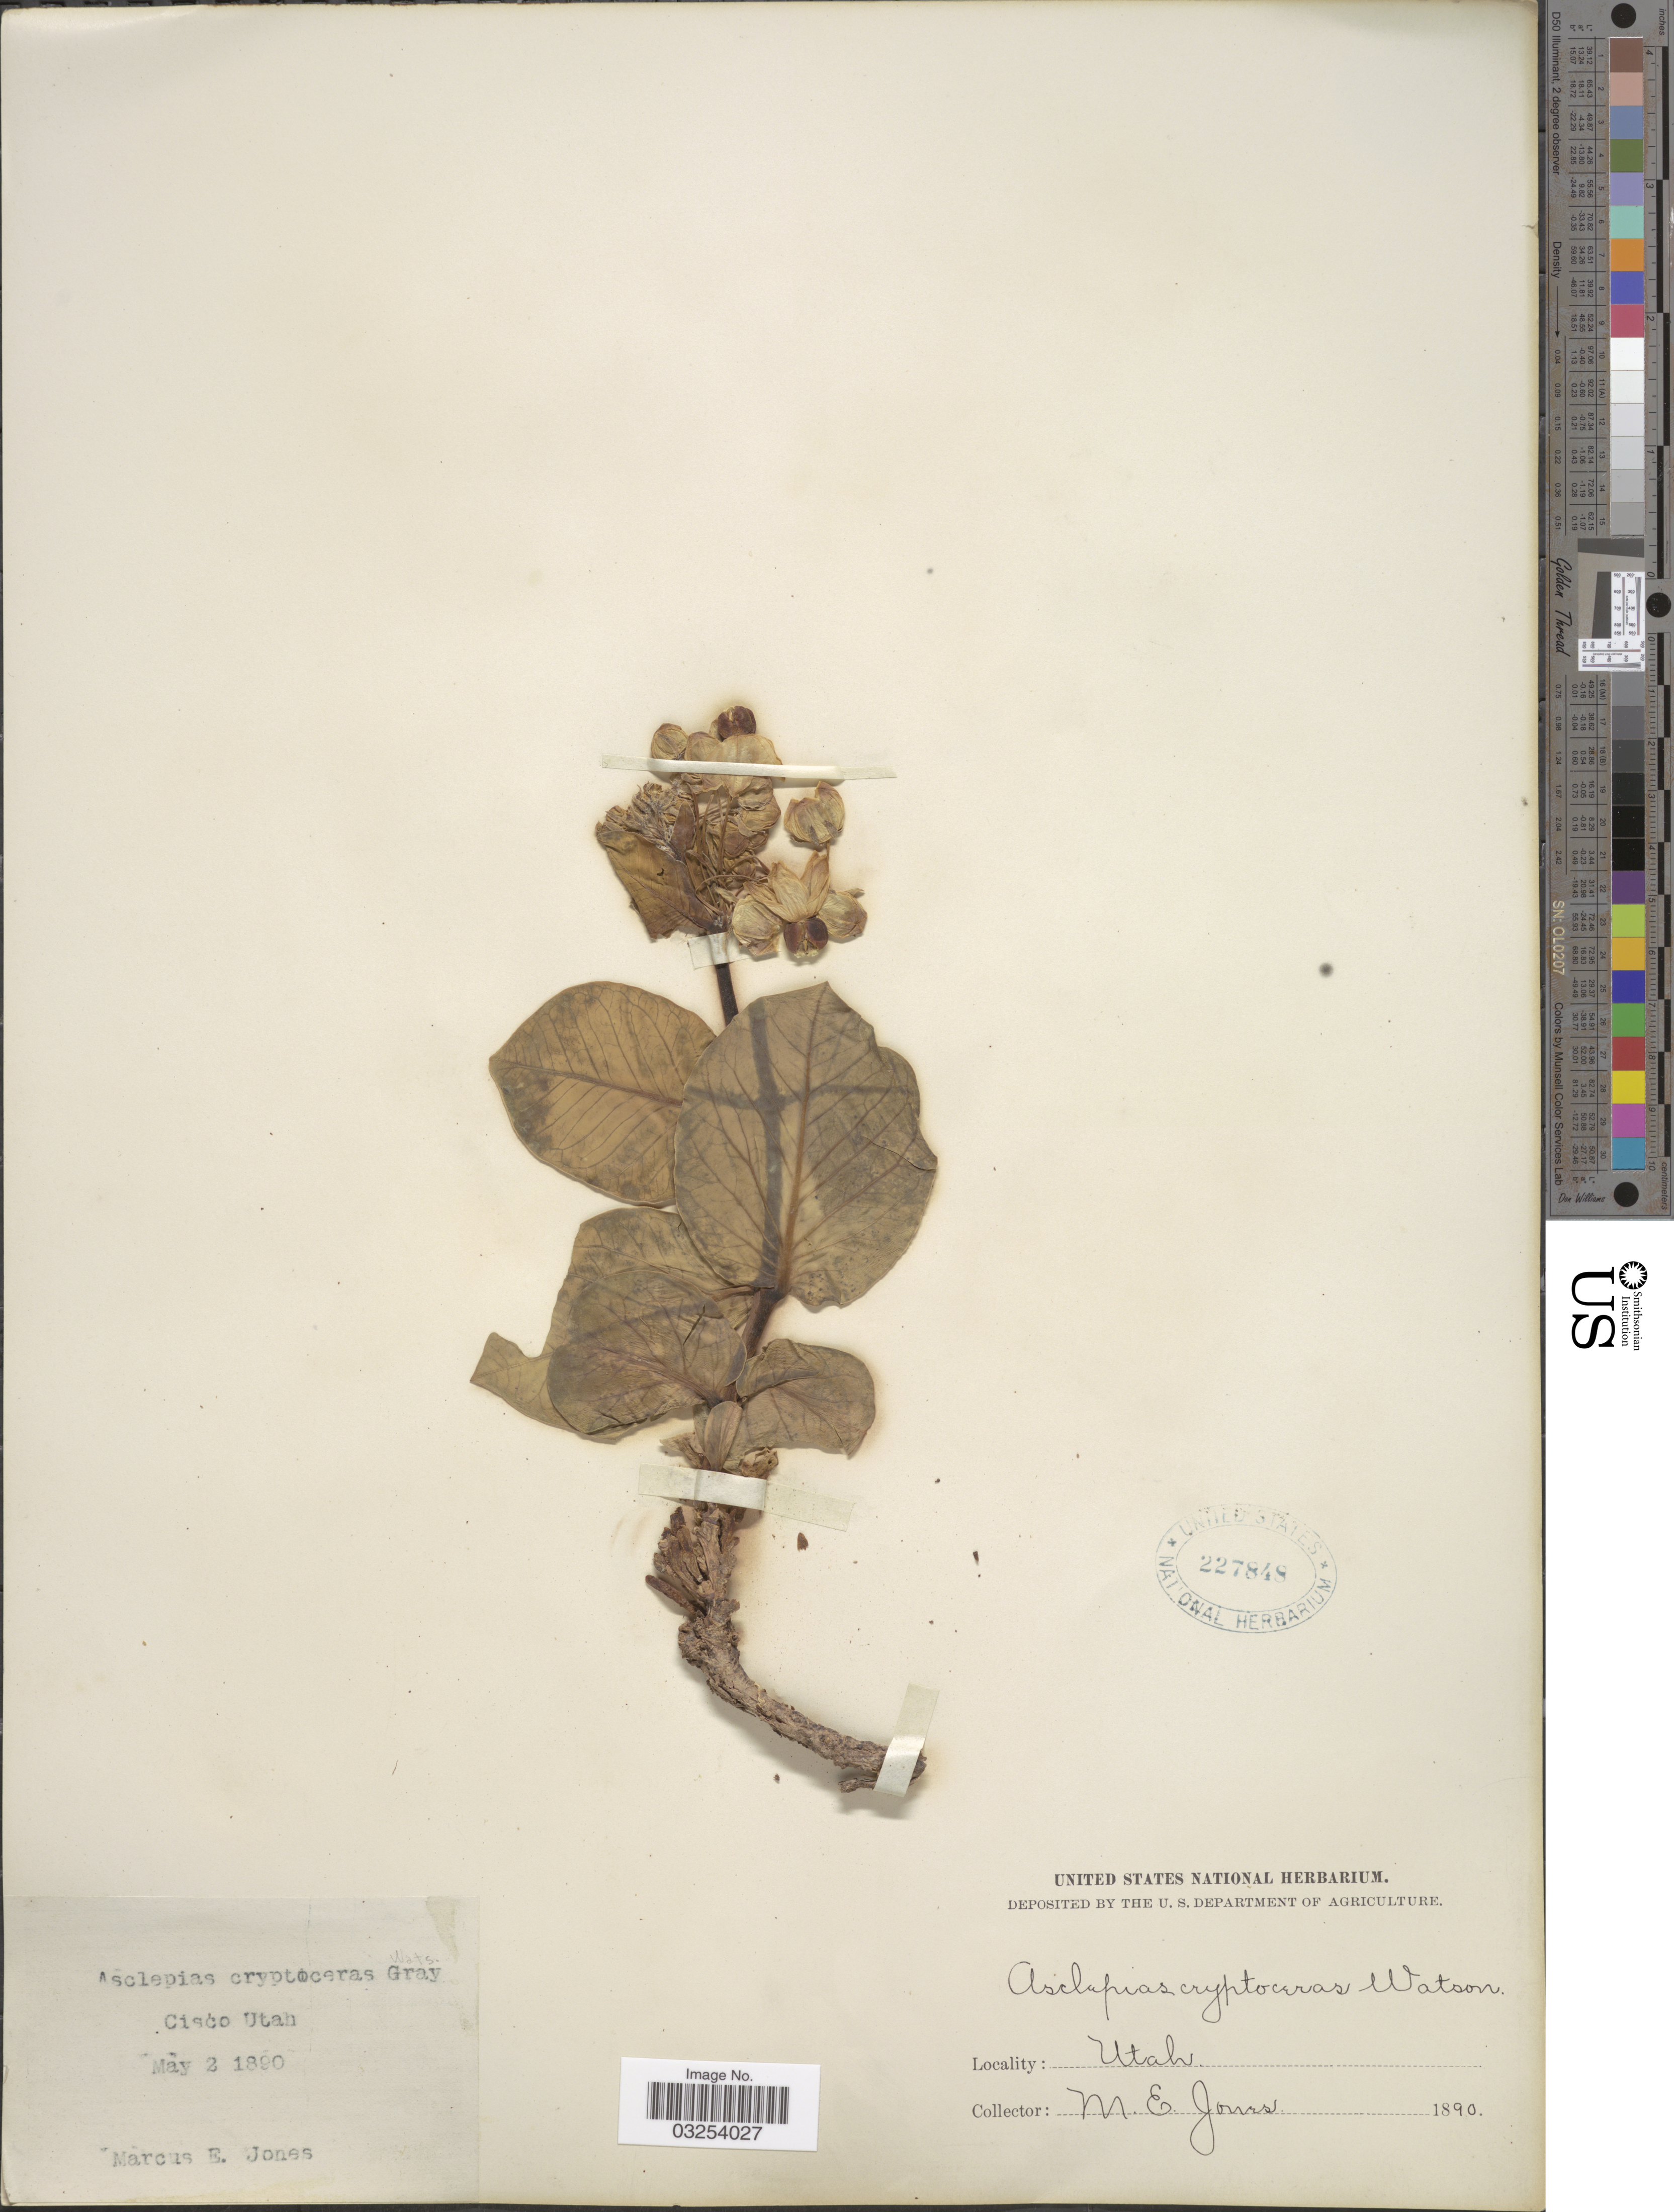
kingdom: Plantae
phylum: Tracheophyta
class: Magnoliopsida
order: Gentianales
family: Apocynaceae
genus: Asclepias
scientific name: Asclepias cryptoceras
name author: S. Watson in C. King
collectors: M. E. Jones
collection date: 1890-05-02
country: United States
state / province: Utah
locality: Cisco.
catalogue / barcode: US 227848